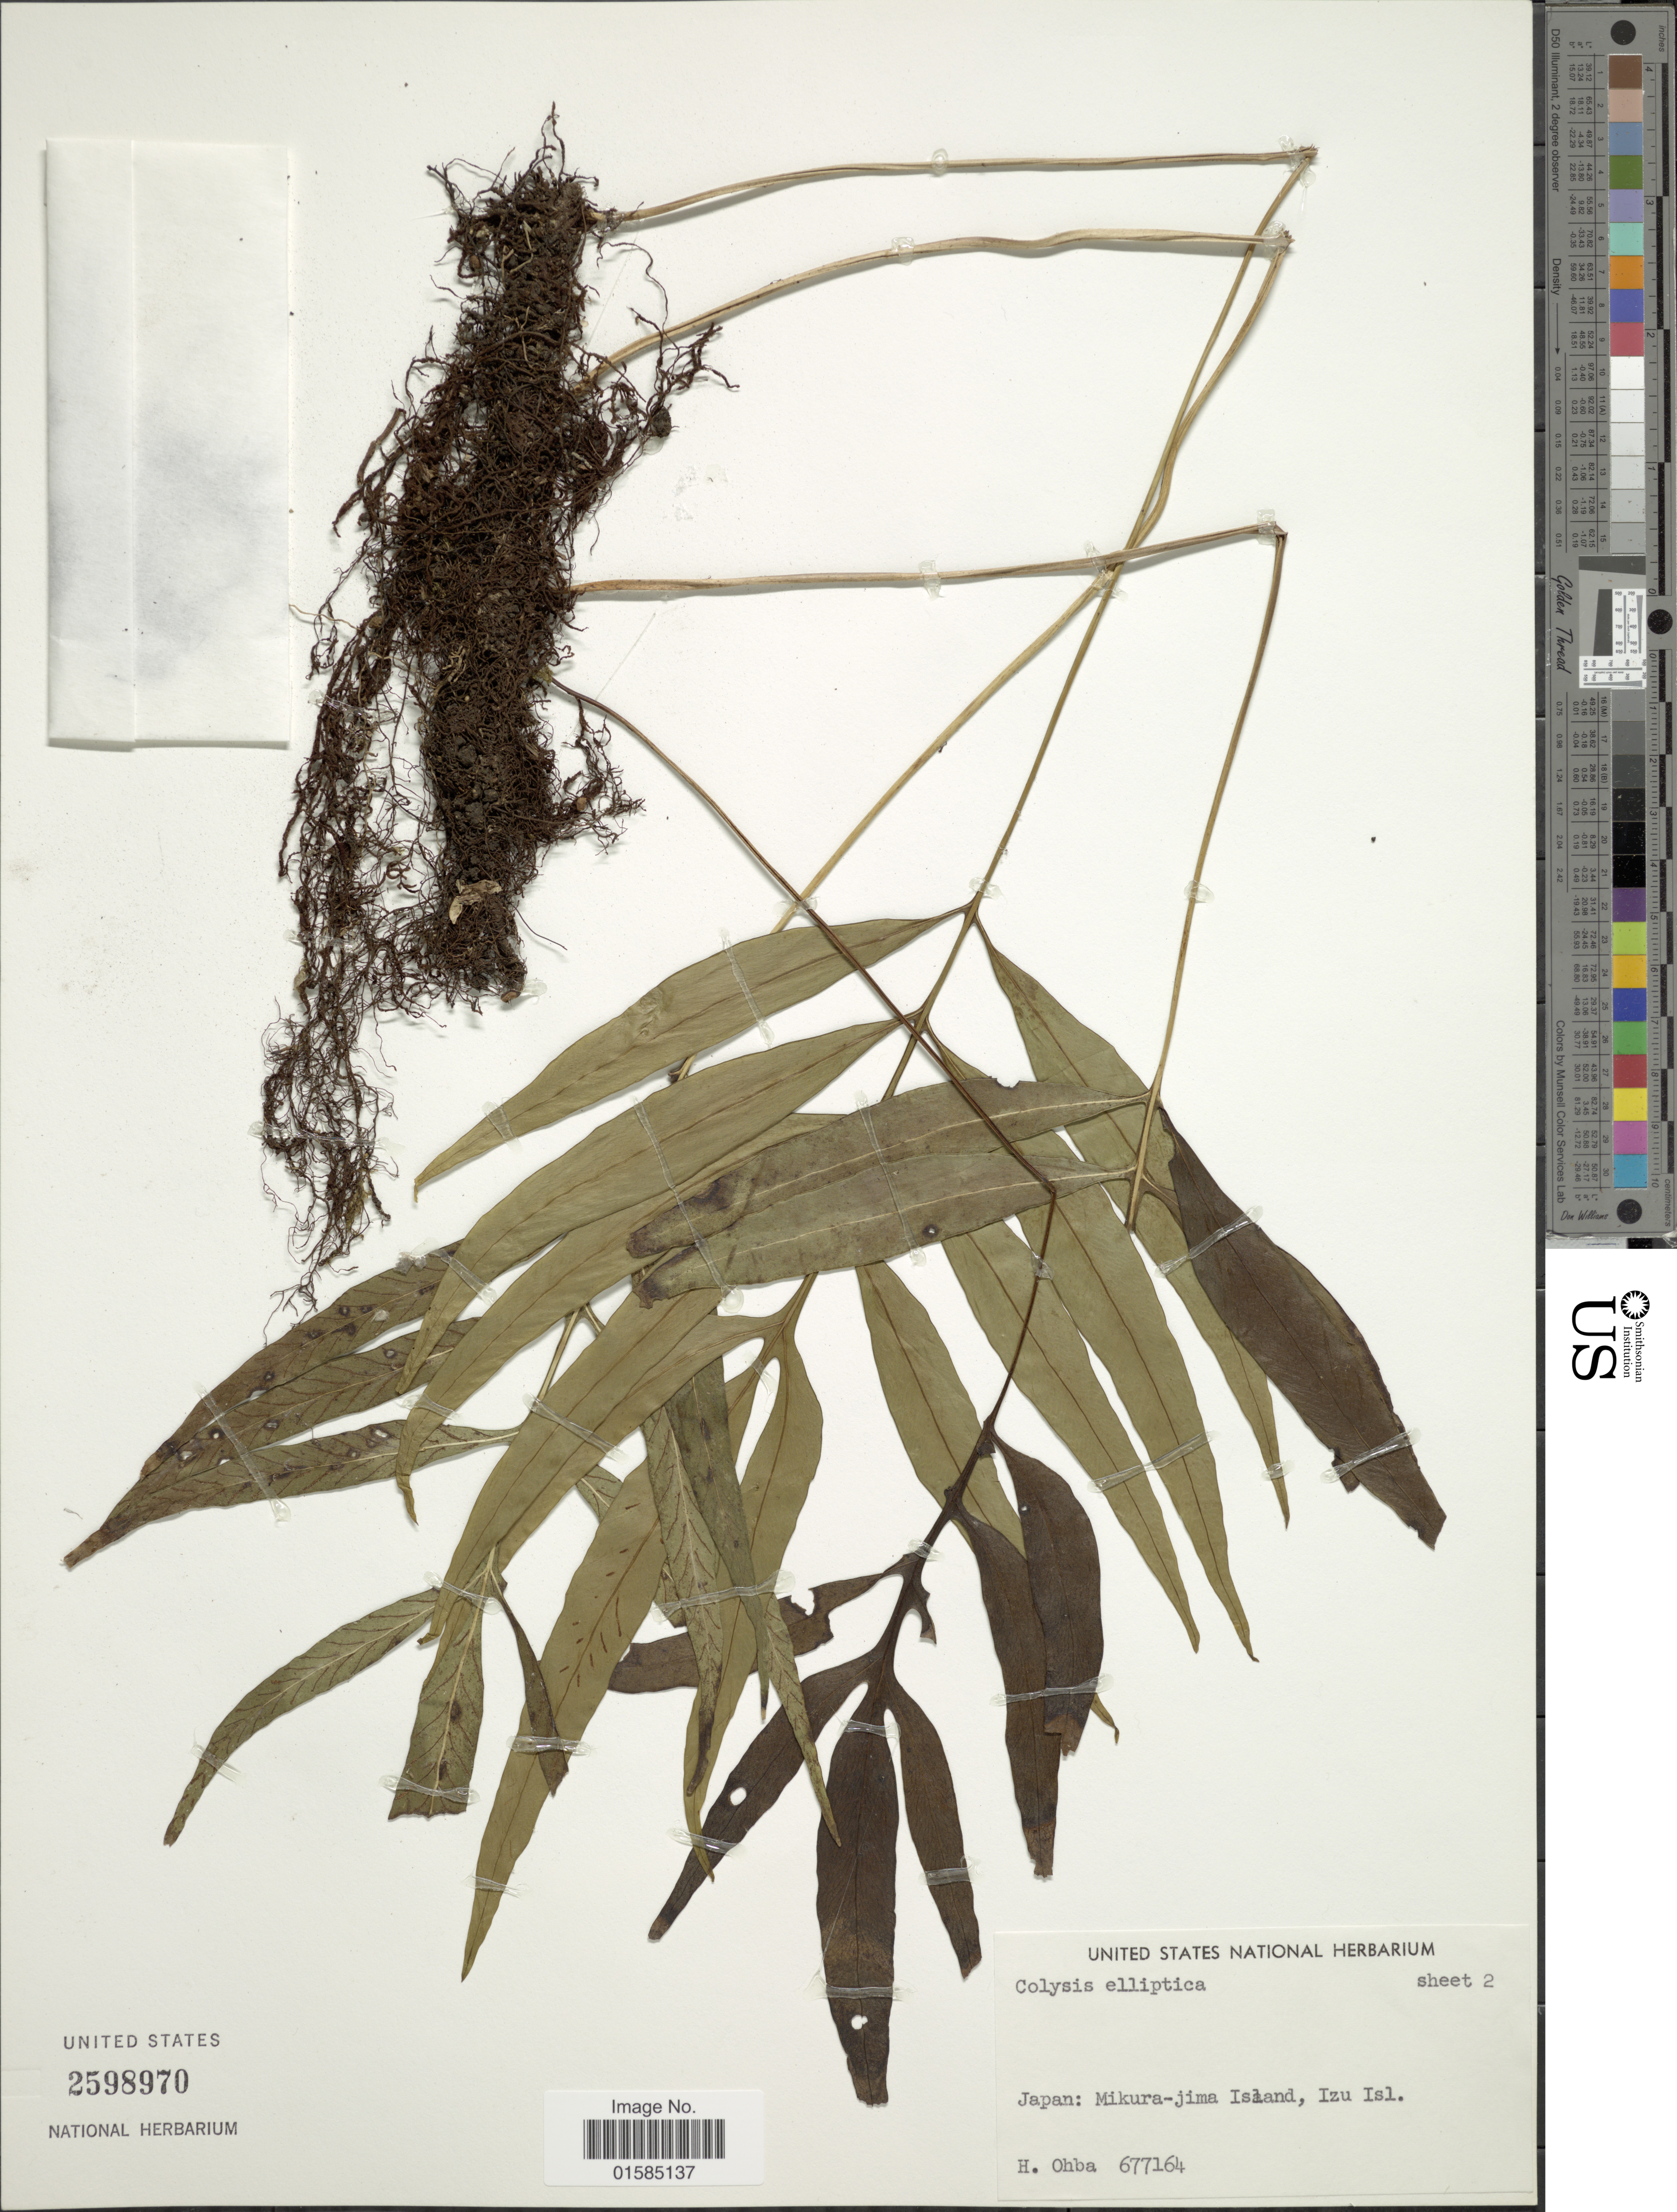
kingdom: Plantae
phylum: Tracheophyta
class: Polypodiopsida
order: Polypodiales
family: Polypodiaceae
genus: Leptochilus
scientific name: Leptochilus ellipticus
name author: (Thunb.) Noot.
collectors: H. Ohba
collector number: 677164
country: Japan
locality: Japan, Mikura-jima Island, izu Isl.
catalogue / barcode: US 2598970